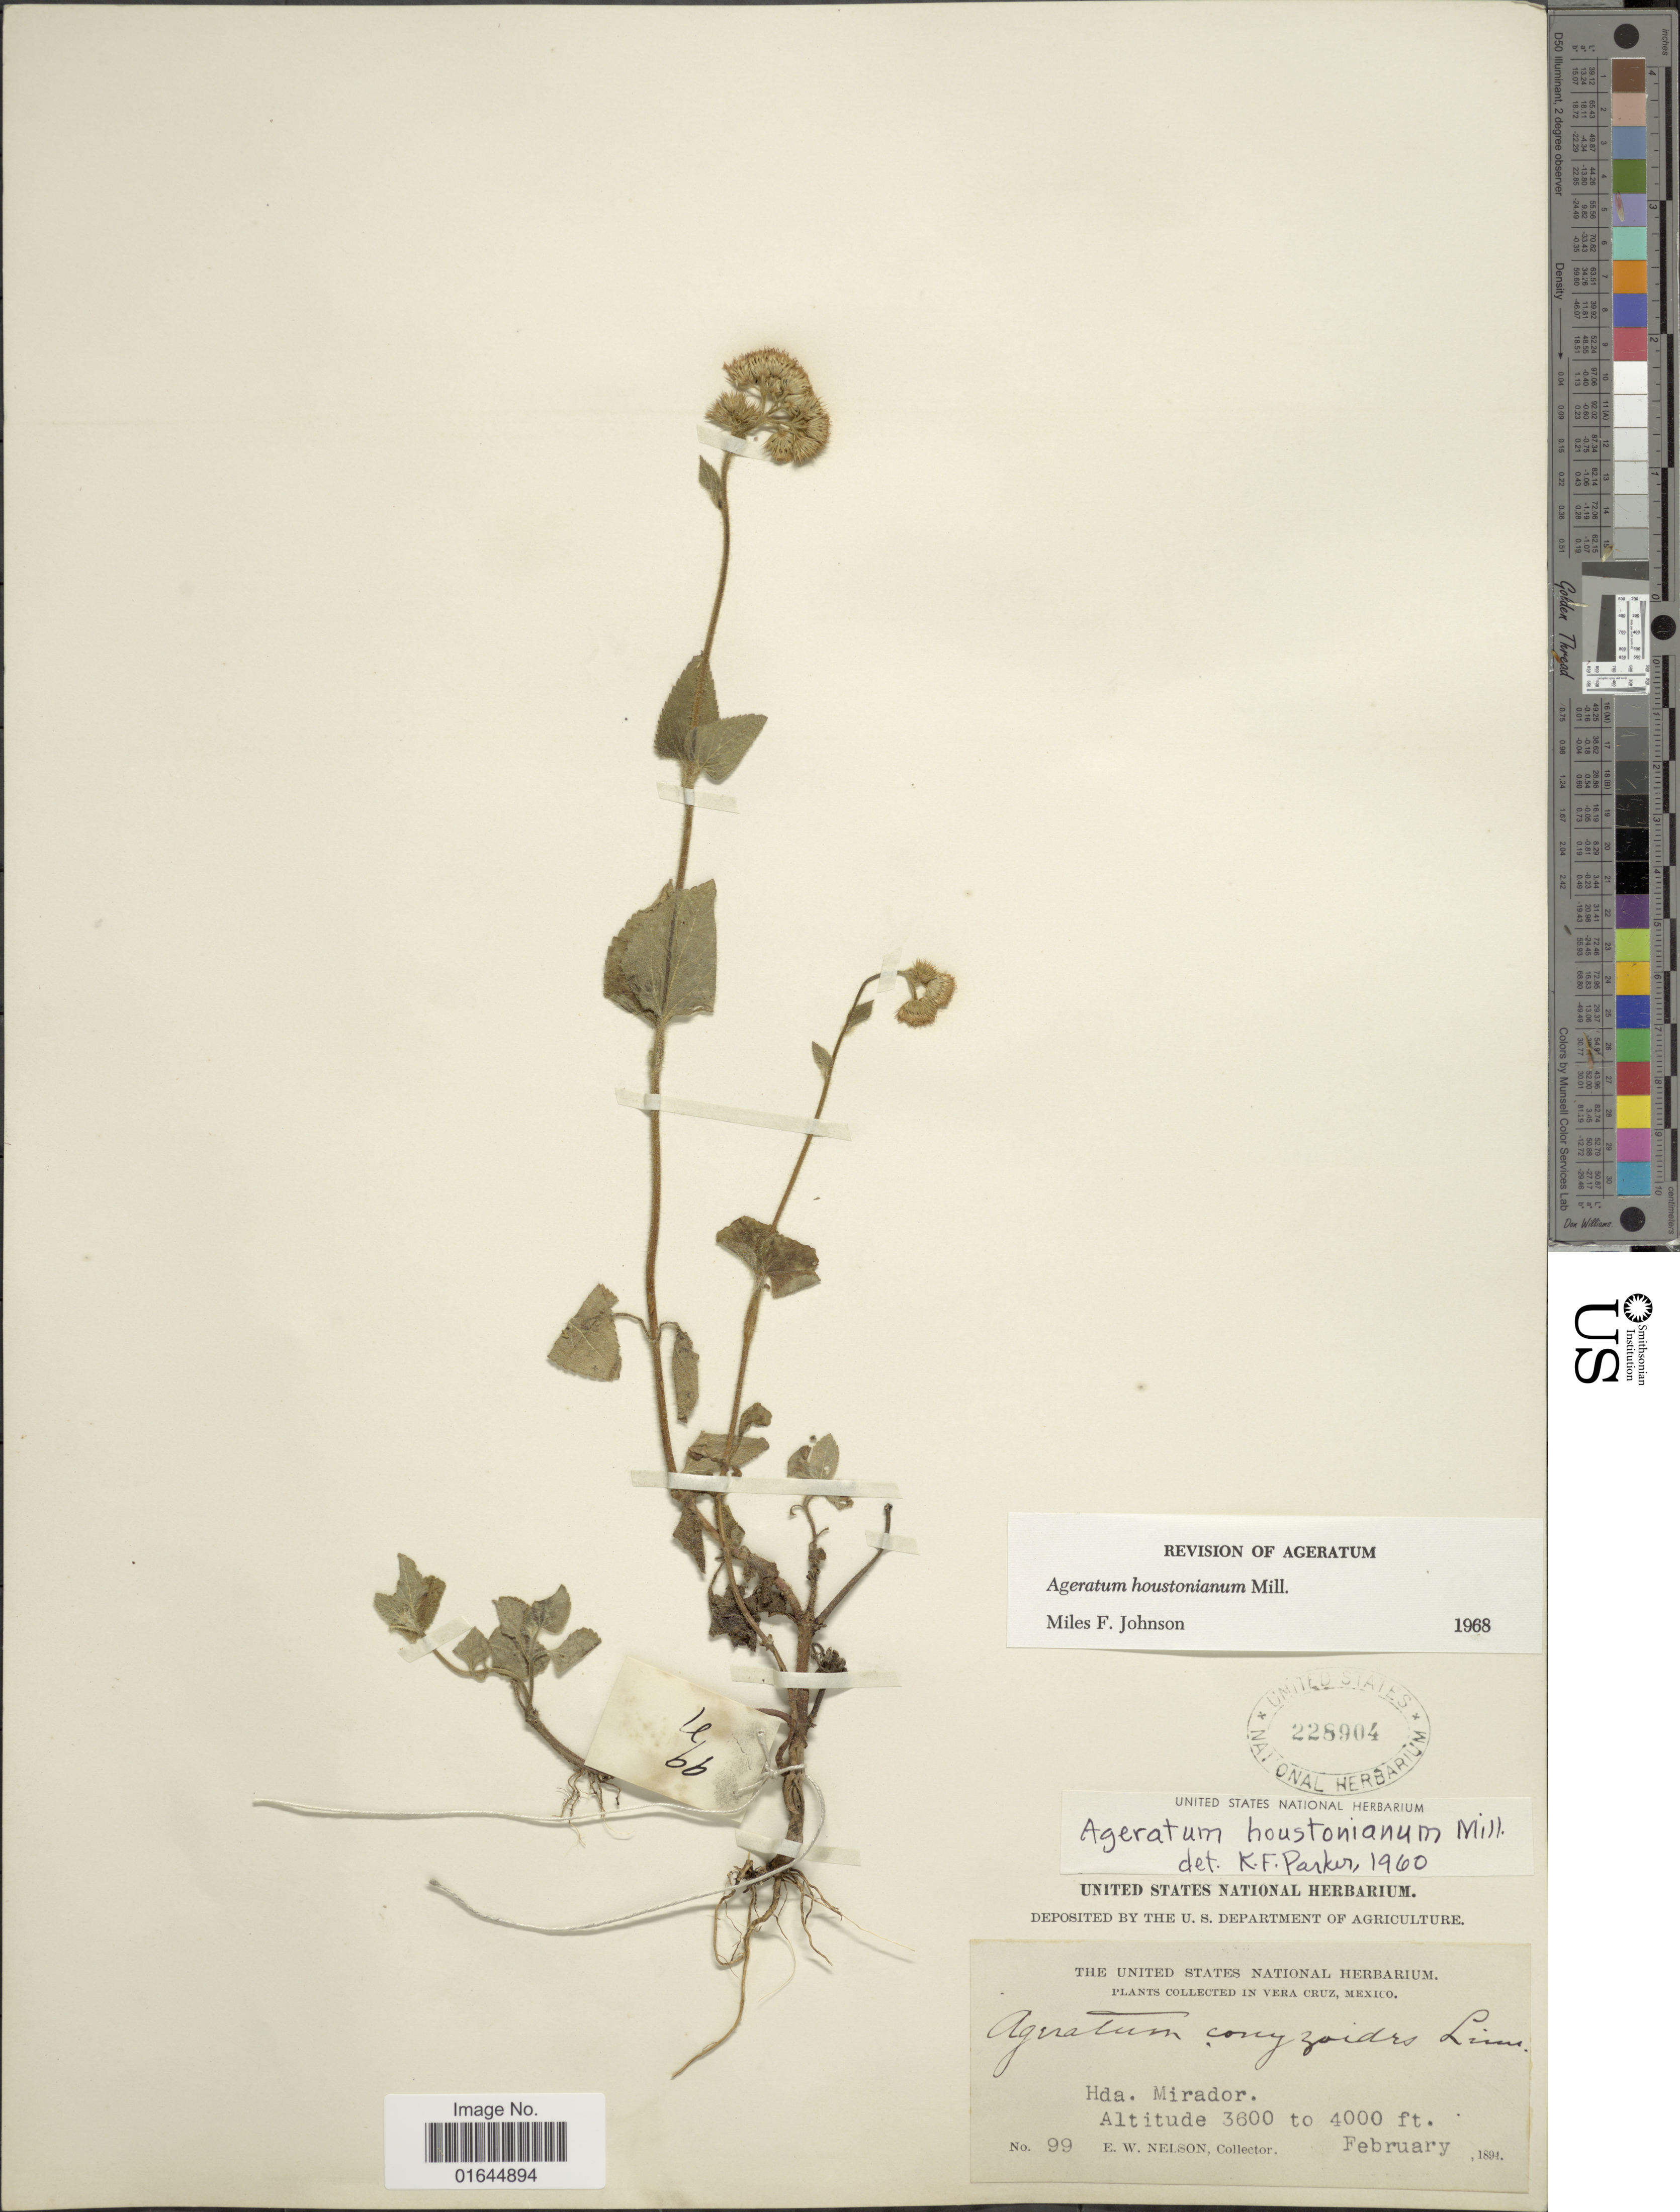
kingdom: Plantae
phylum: Tracheophyta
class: Magnoliopsida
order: Asterales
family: Asteraceae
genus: Ageratum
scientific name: Ageratum houstonianum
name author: Mill.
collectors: E. W. Nelson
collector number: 99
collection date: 1894-02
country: Mexico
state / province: Veracruz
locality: Hda. Mirador.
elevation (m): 1097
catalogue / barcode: US 228904